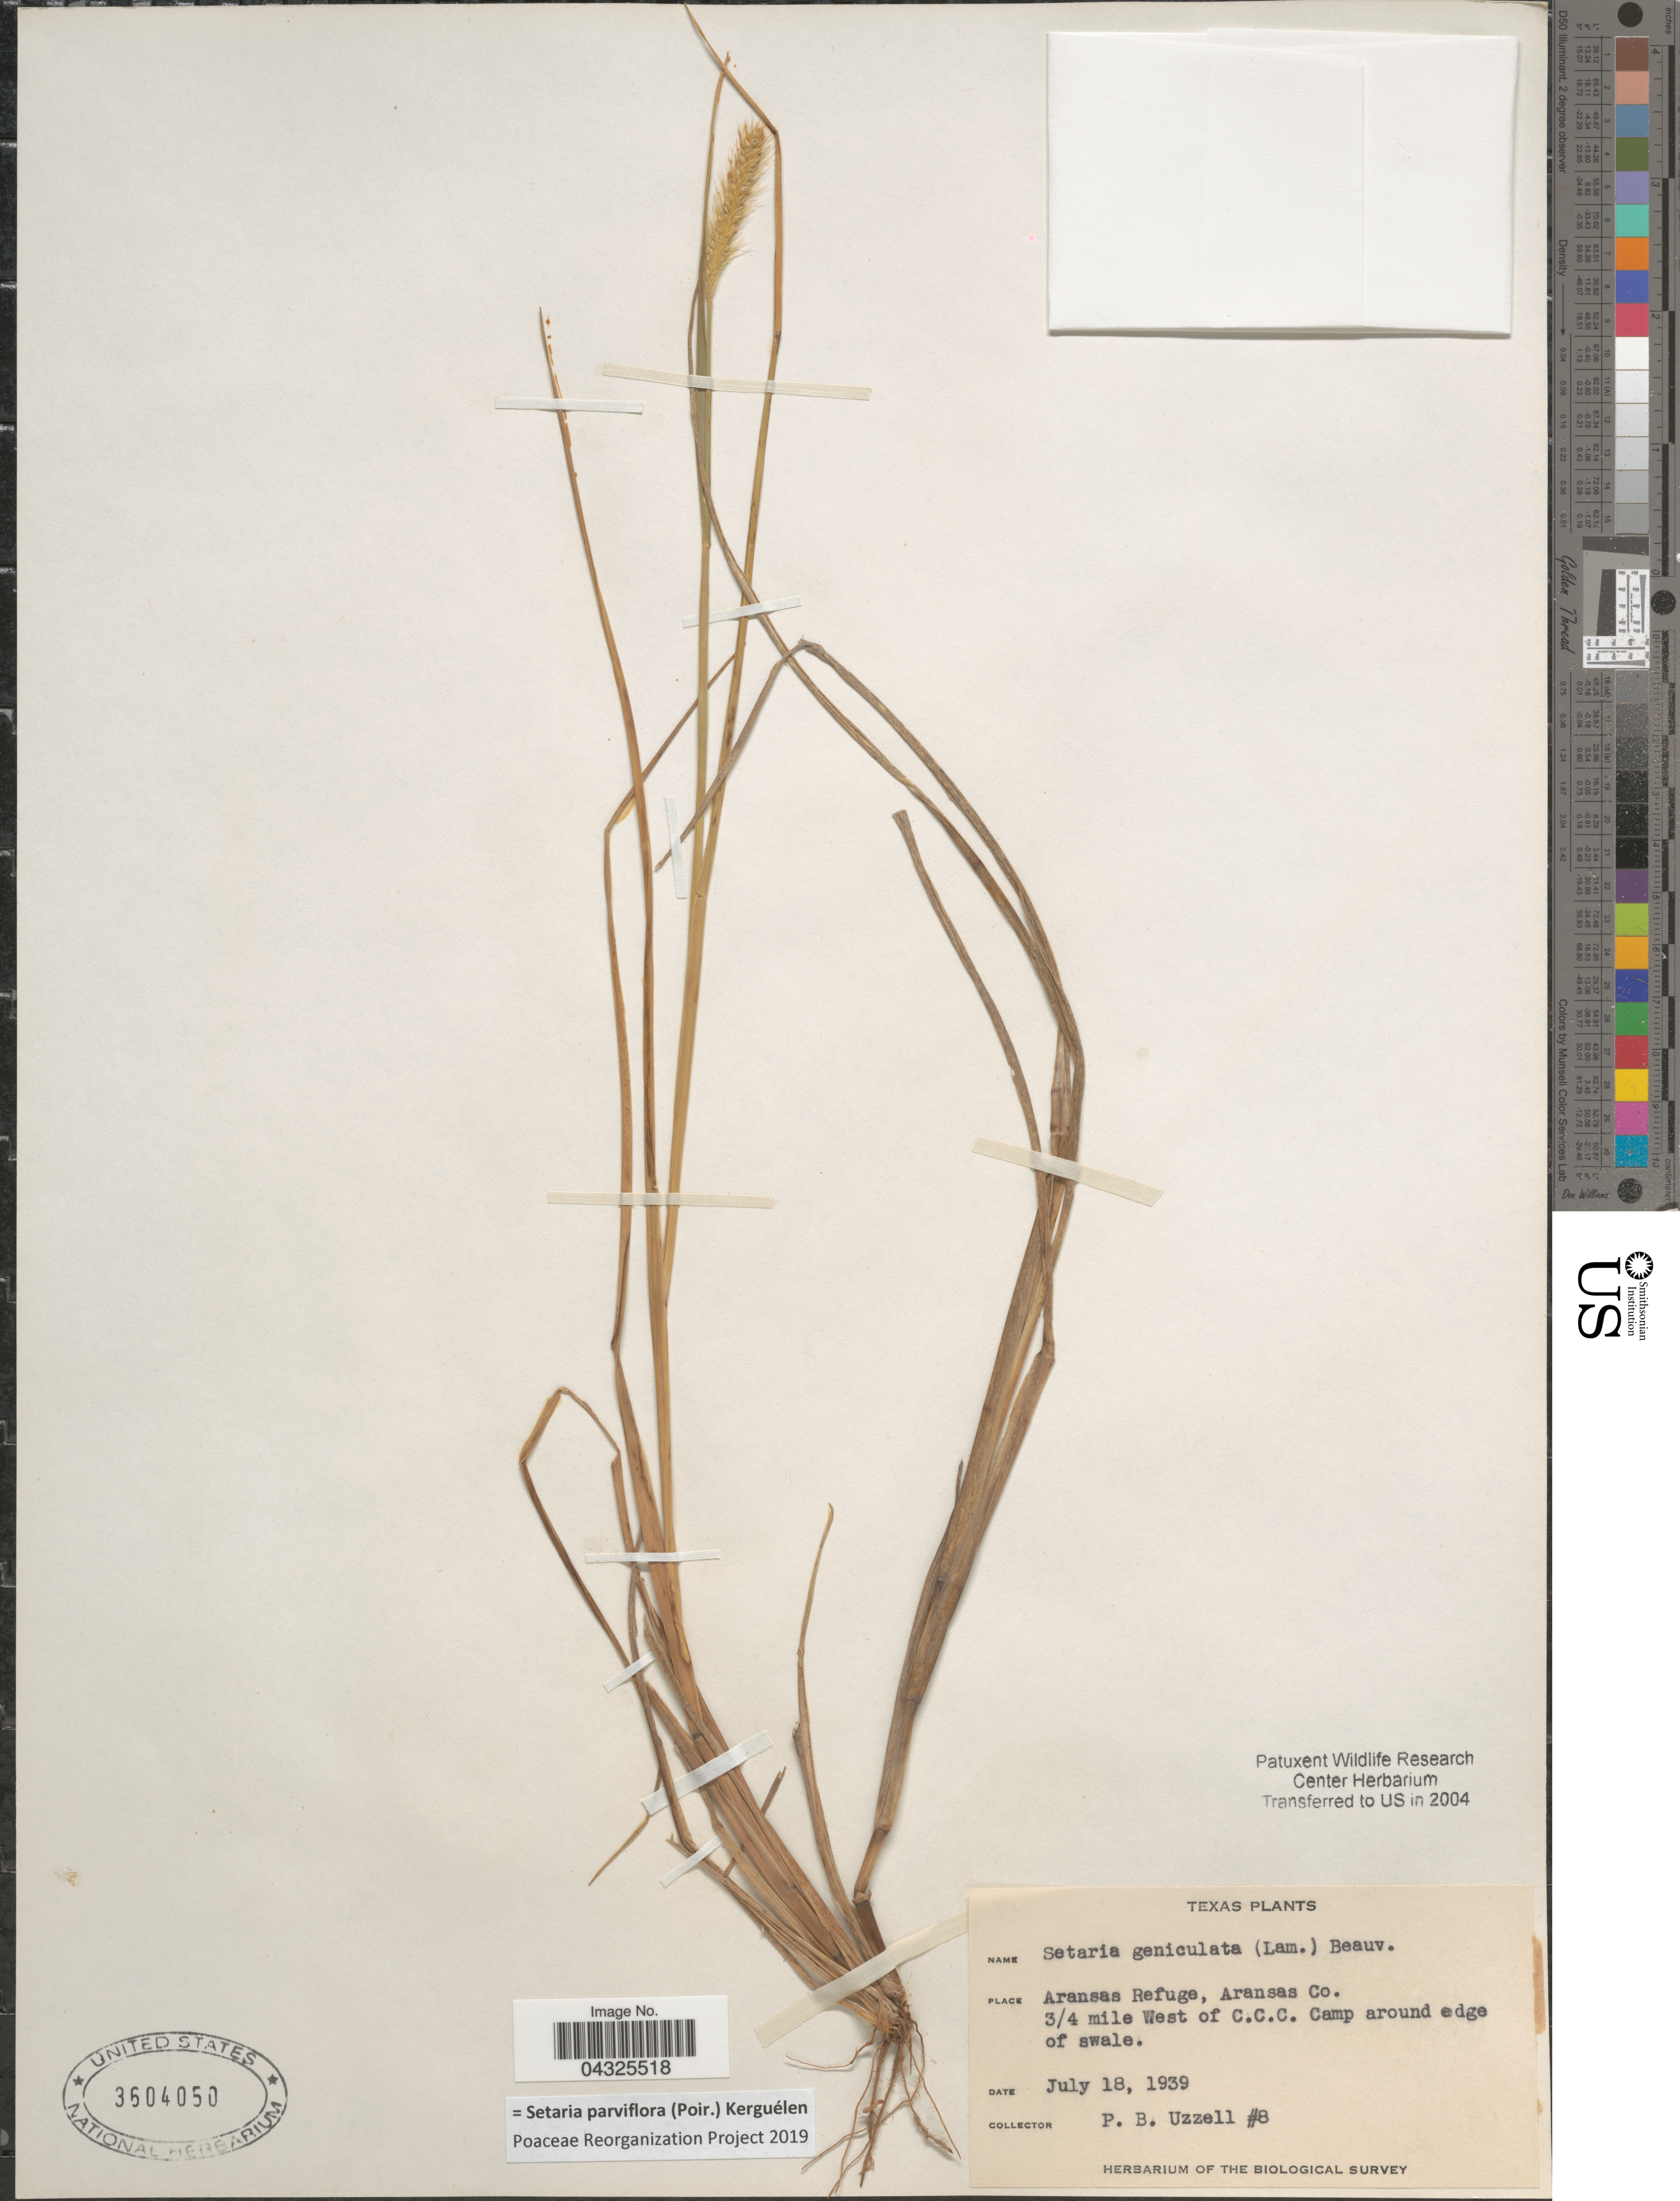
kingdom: Plantae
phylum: Tracheophyta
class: Liliopsida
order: Poales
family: Poaceae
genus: Setaria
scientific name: Setaria parviflora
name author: (Poir.) Kerguélen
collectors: P. Uzzell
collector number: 8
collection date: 1939-07-18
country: United States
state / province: Texas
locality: Aransas Refuge, Aransas Co. ¾ mile West of C.C.C. Camp around edge of swale. Biological Survey.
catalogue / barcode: US 3604050